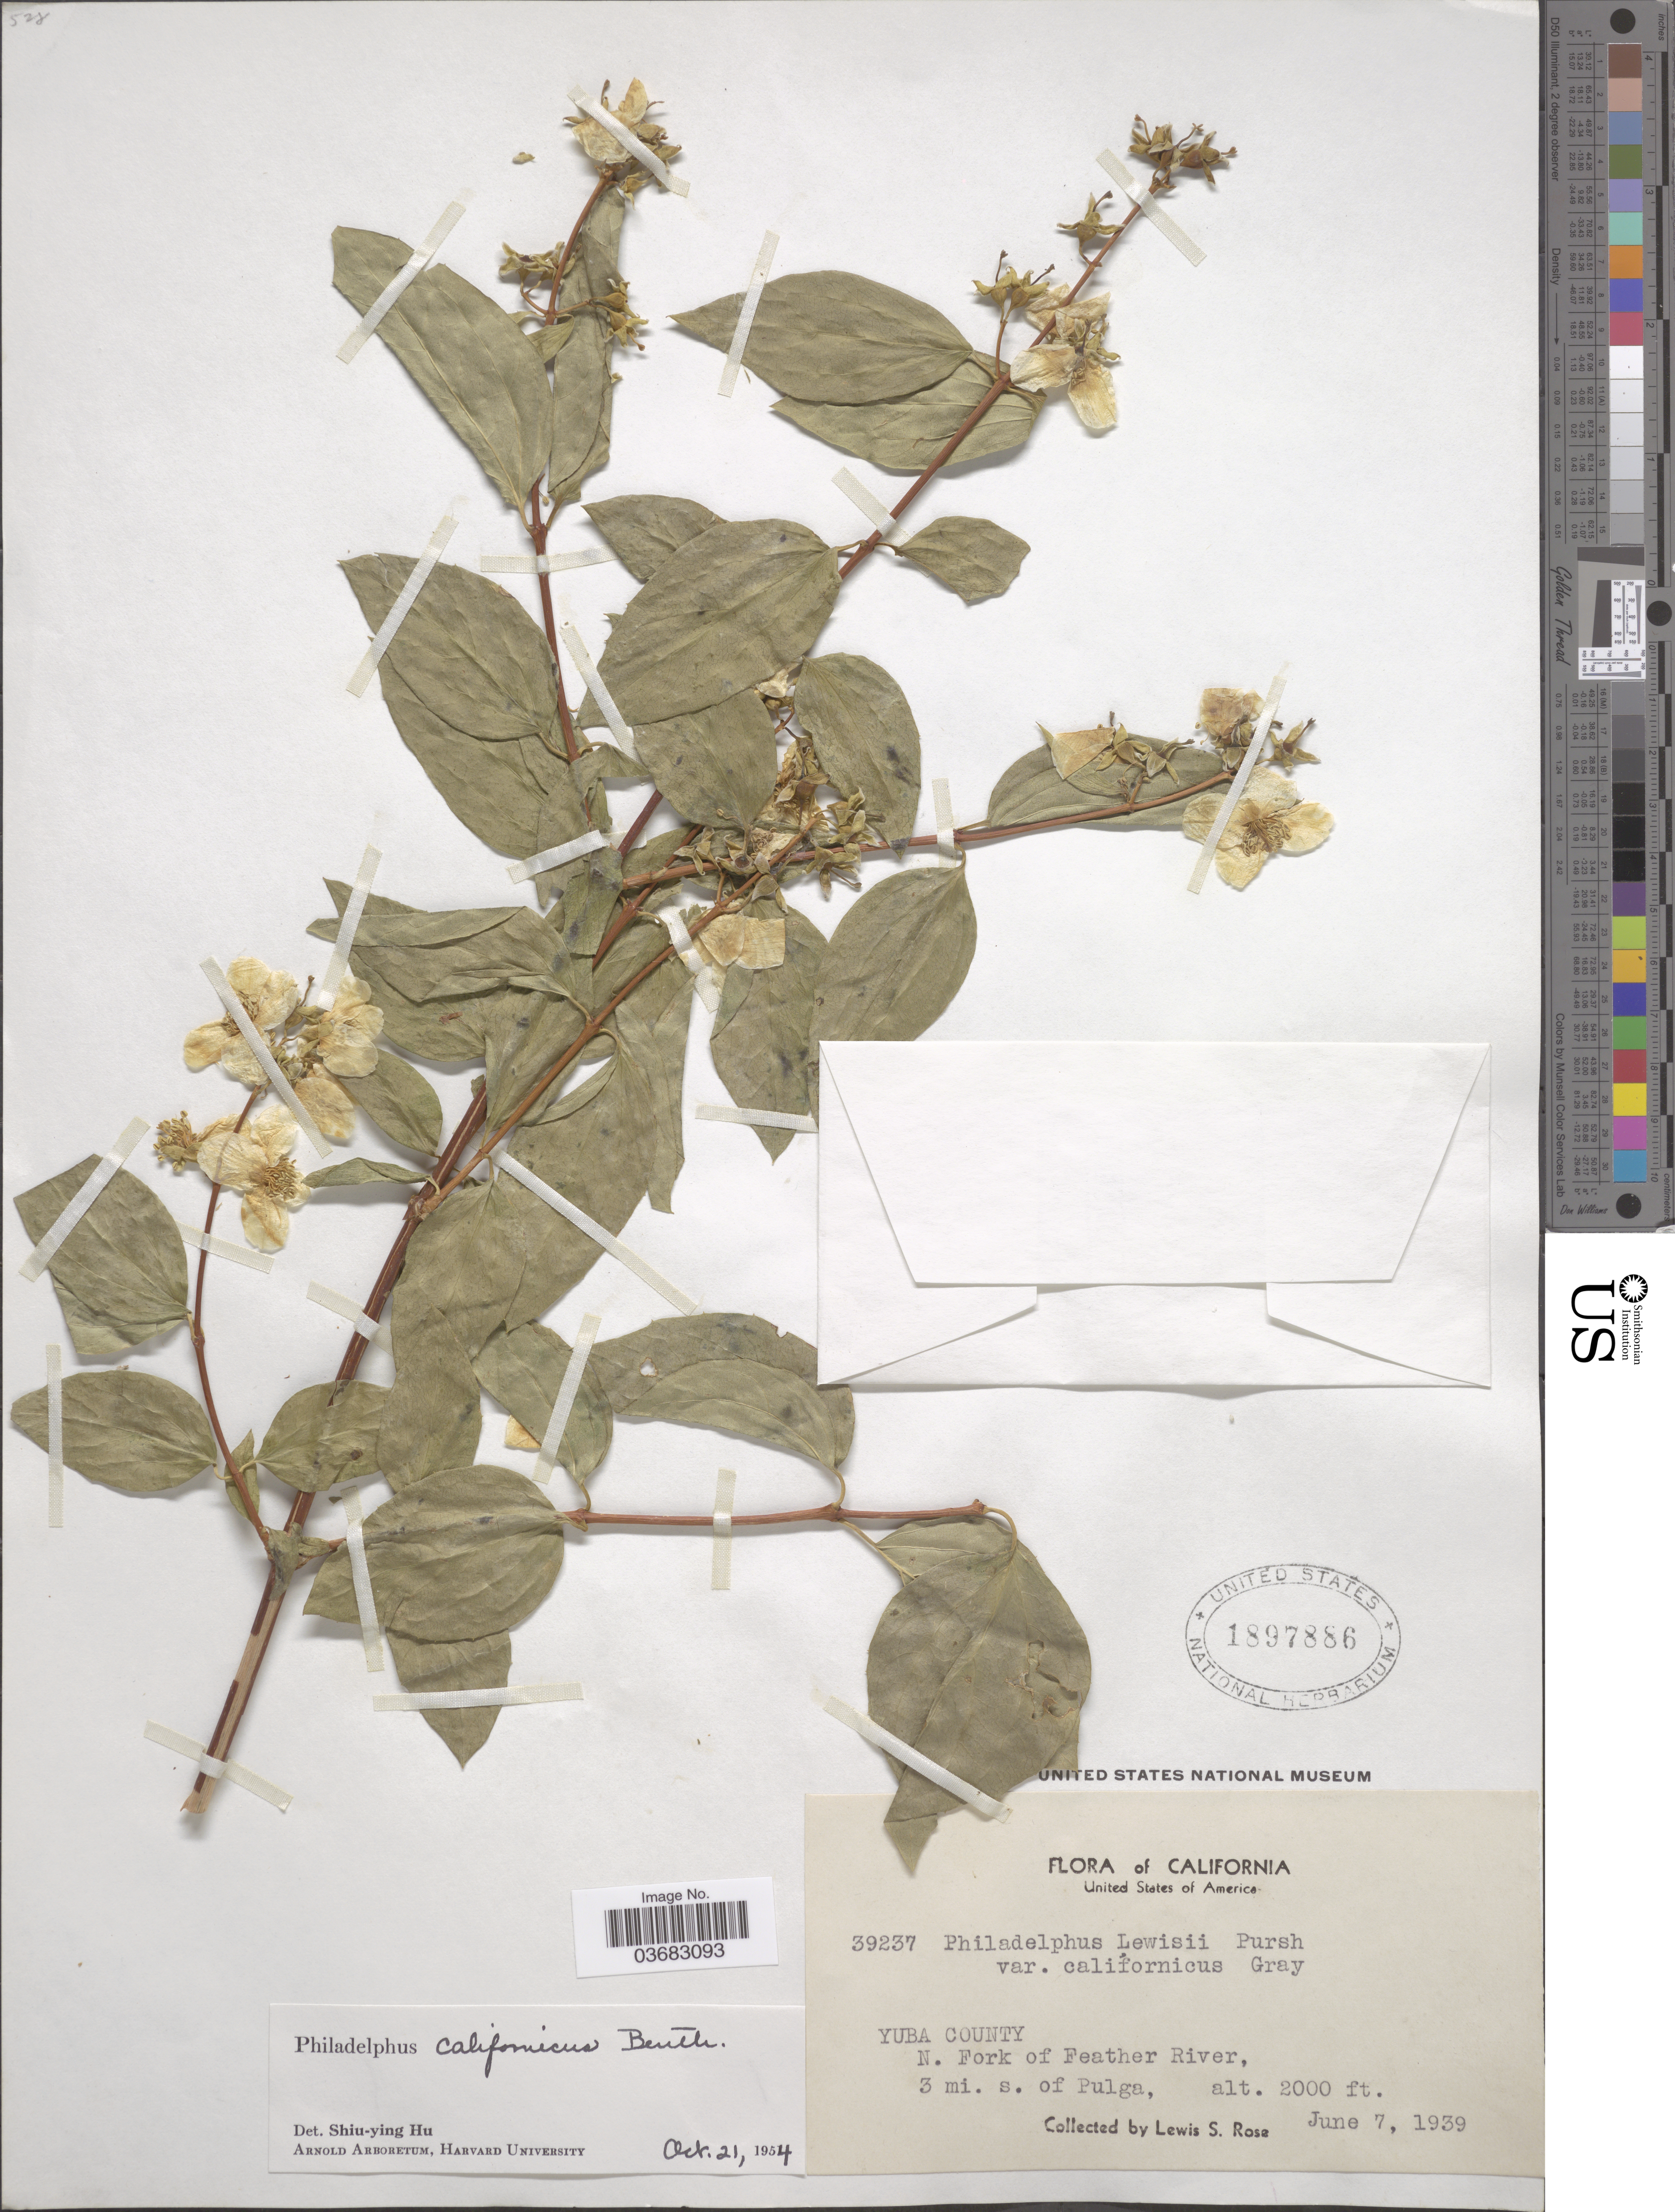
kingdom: Plantae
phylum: Tracheophyta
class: Magnoliopsida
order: Cornales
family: Hydrangeaceae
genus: Philadelphus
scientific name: Philadelphus californicus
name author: Benth.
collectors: L. S. Rose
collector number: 39237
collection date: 1939-06-07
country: United States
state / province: California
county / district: Yuba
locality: Yuba County. N. Fork of Feather River, 3 mi. s. of Pulga.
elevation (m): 610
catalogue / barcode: US 1897886